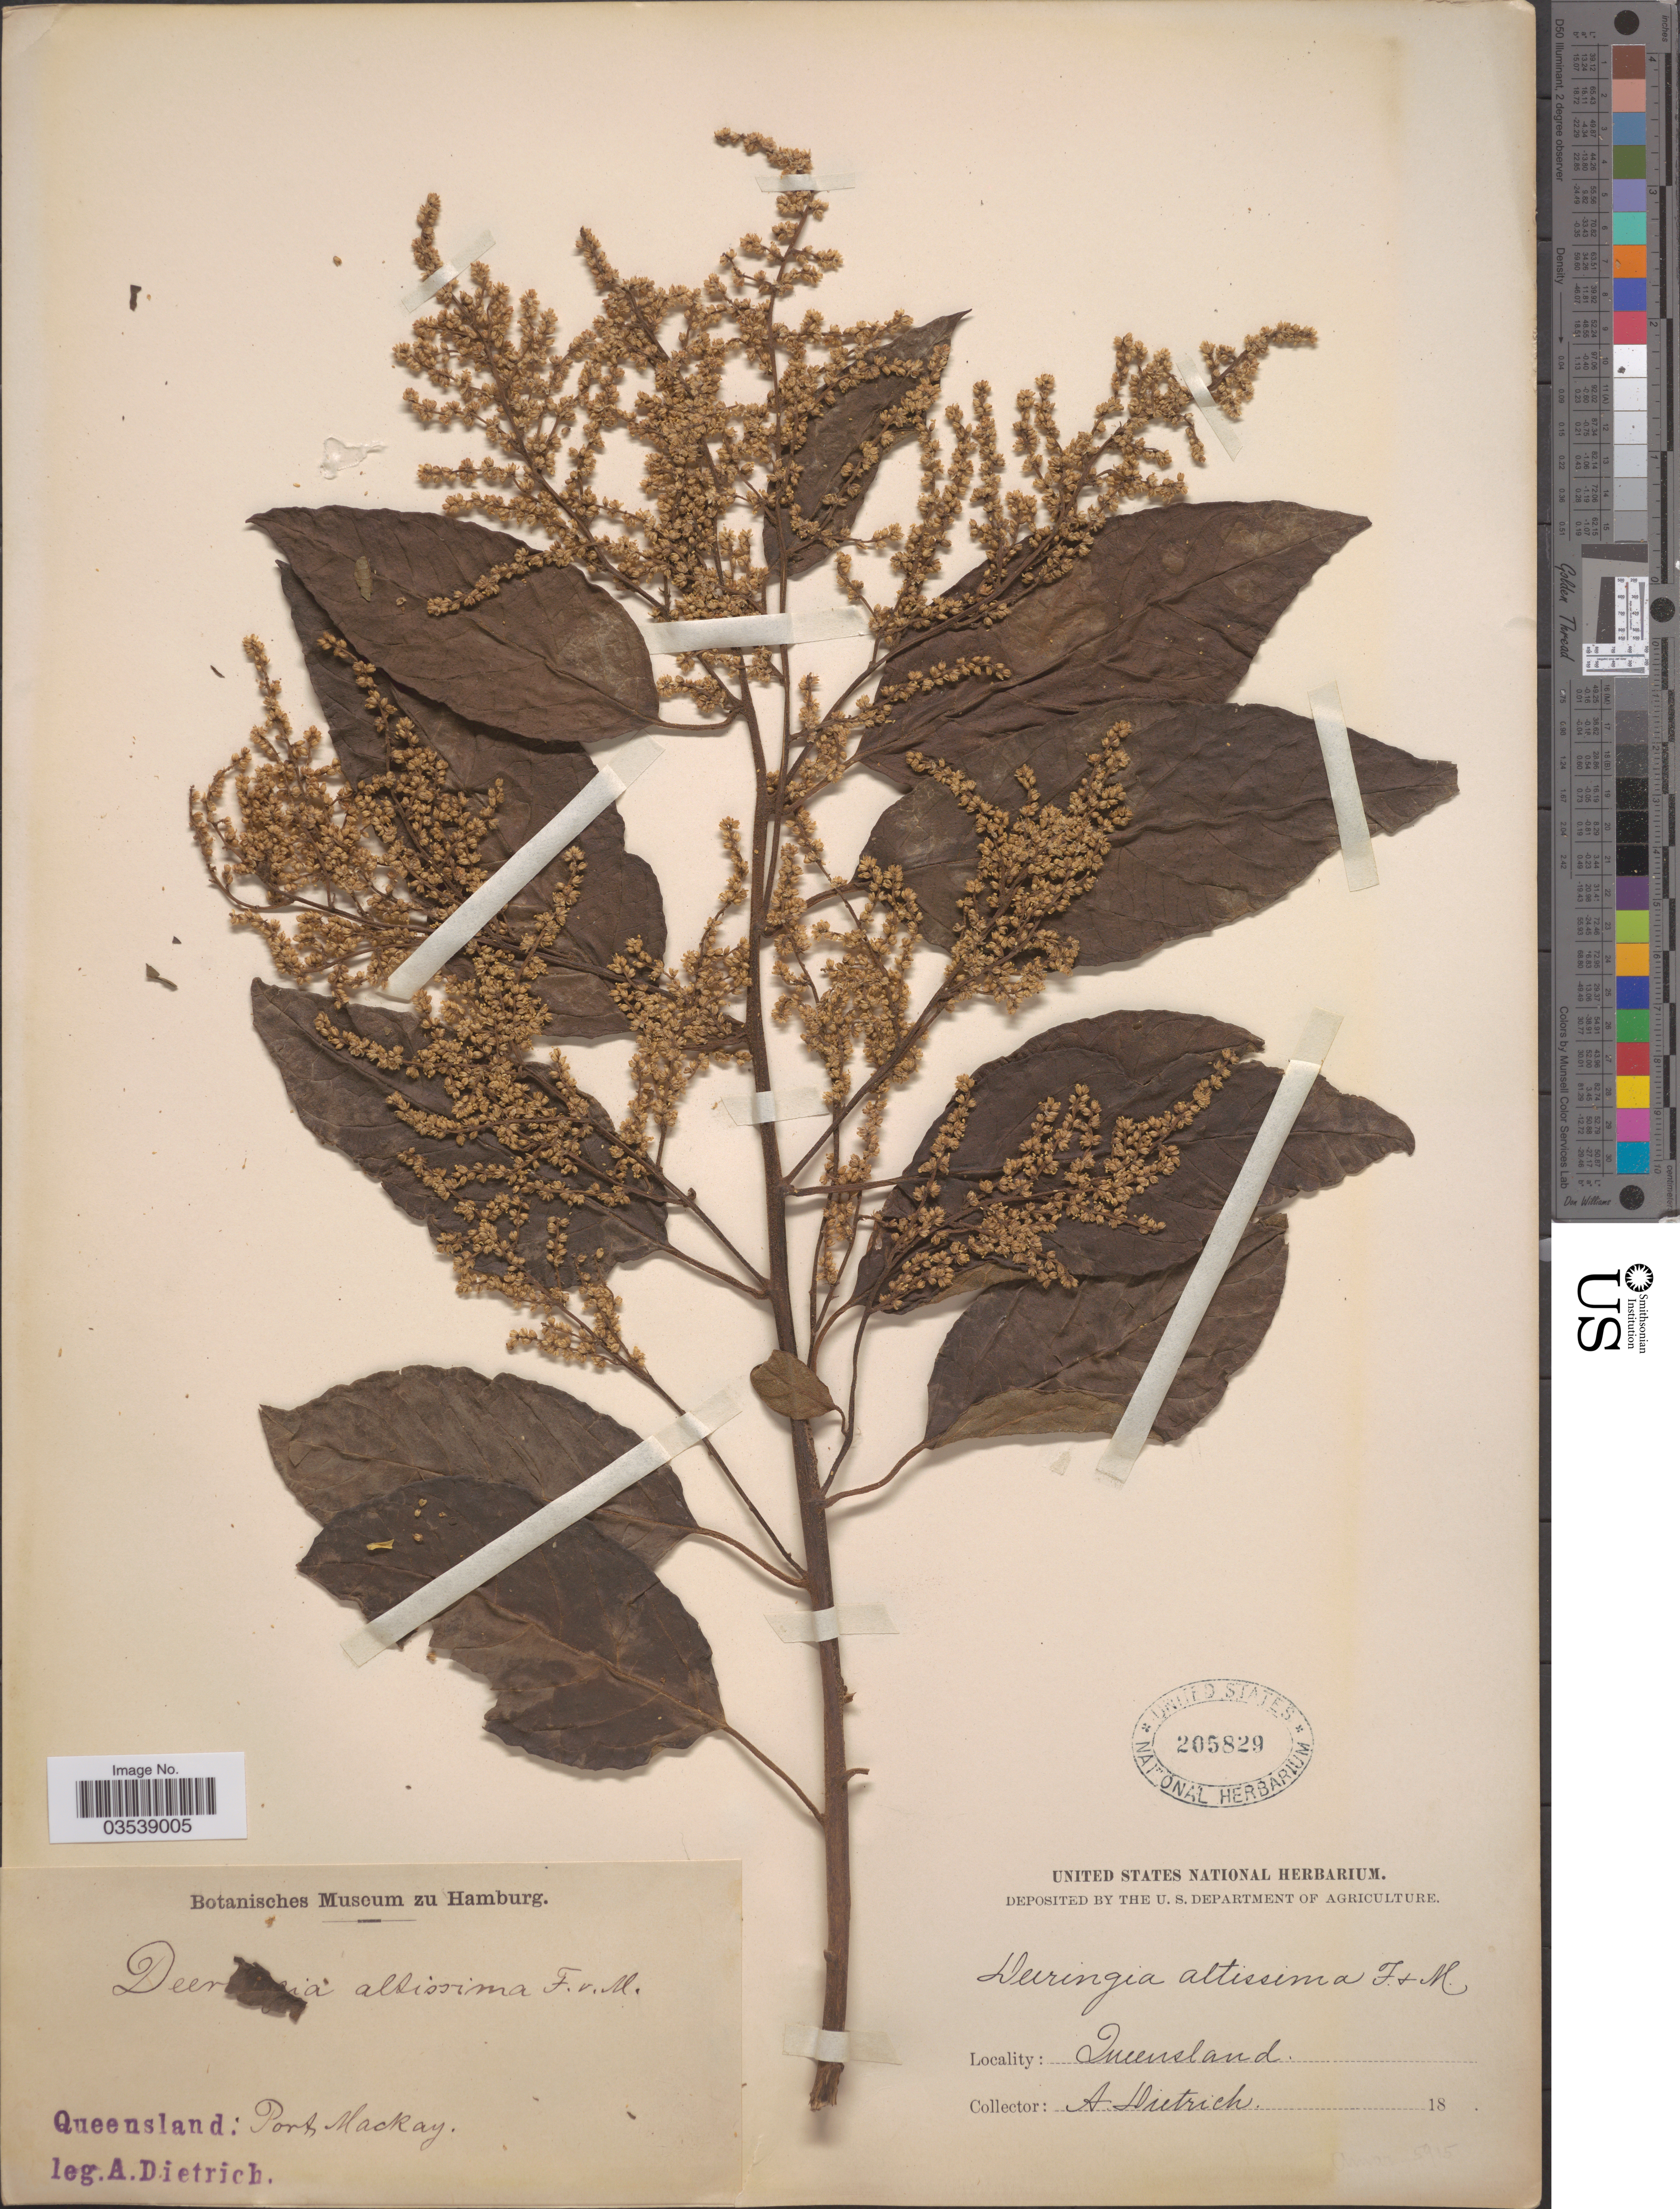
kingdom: Plantae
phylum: Tracheophyta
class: Magnoliopsida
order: Caryophyllales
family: Amaranthaceae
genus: Deeringia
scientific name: Deeringia altissima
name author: F. Muell.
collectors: A. Dietrich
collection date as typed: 18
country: Australia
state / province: Queensland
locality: Port Mackay.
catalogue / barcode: US 205829